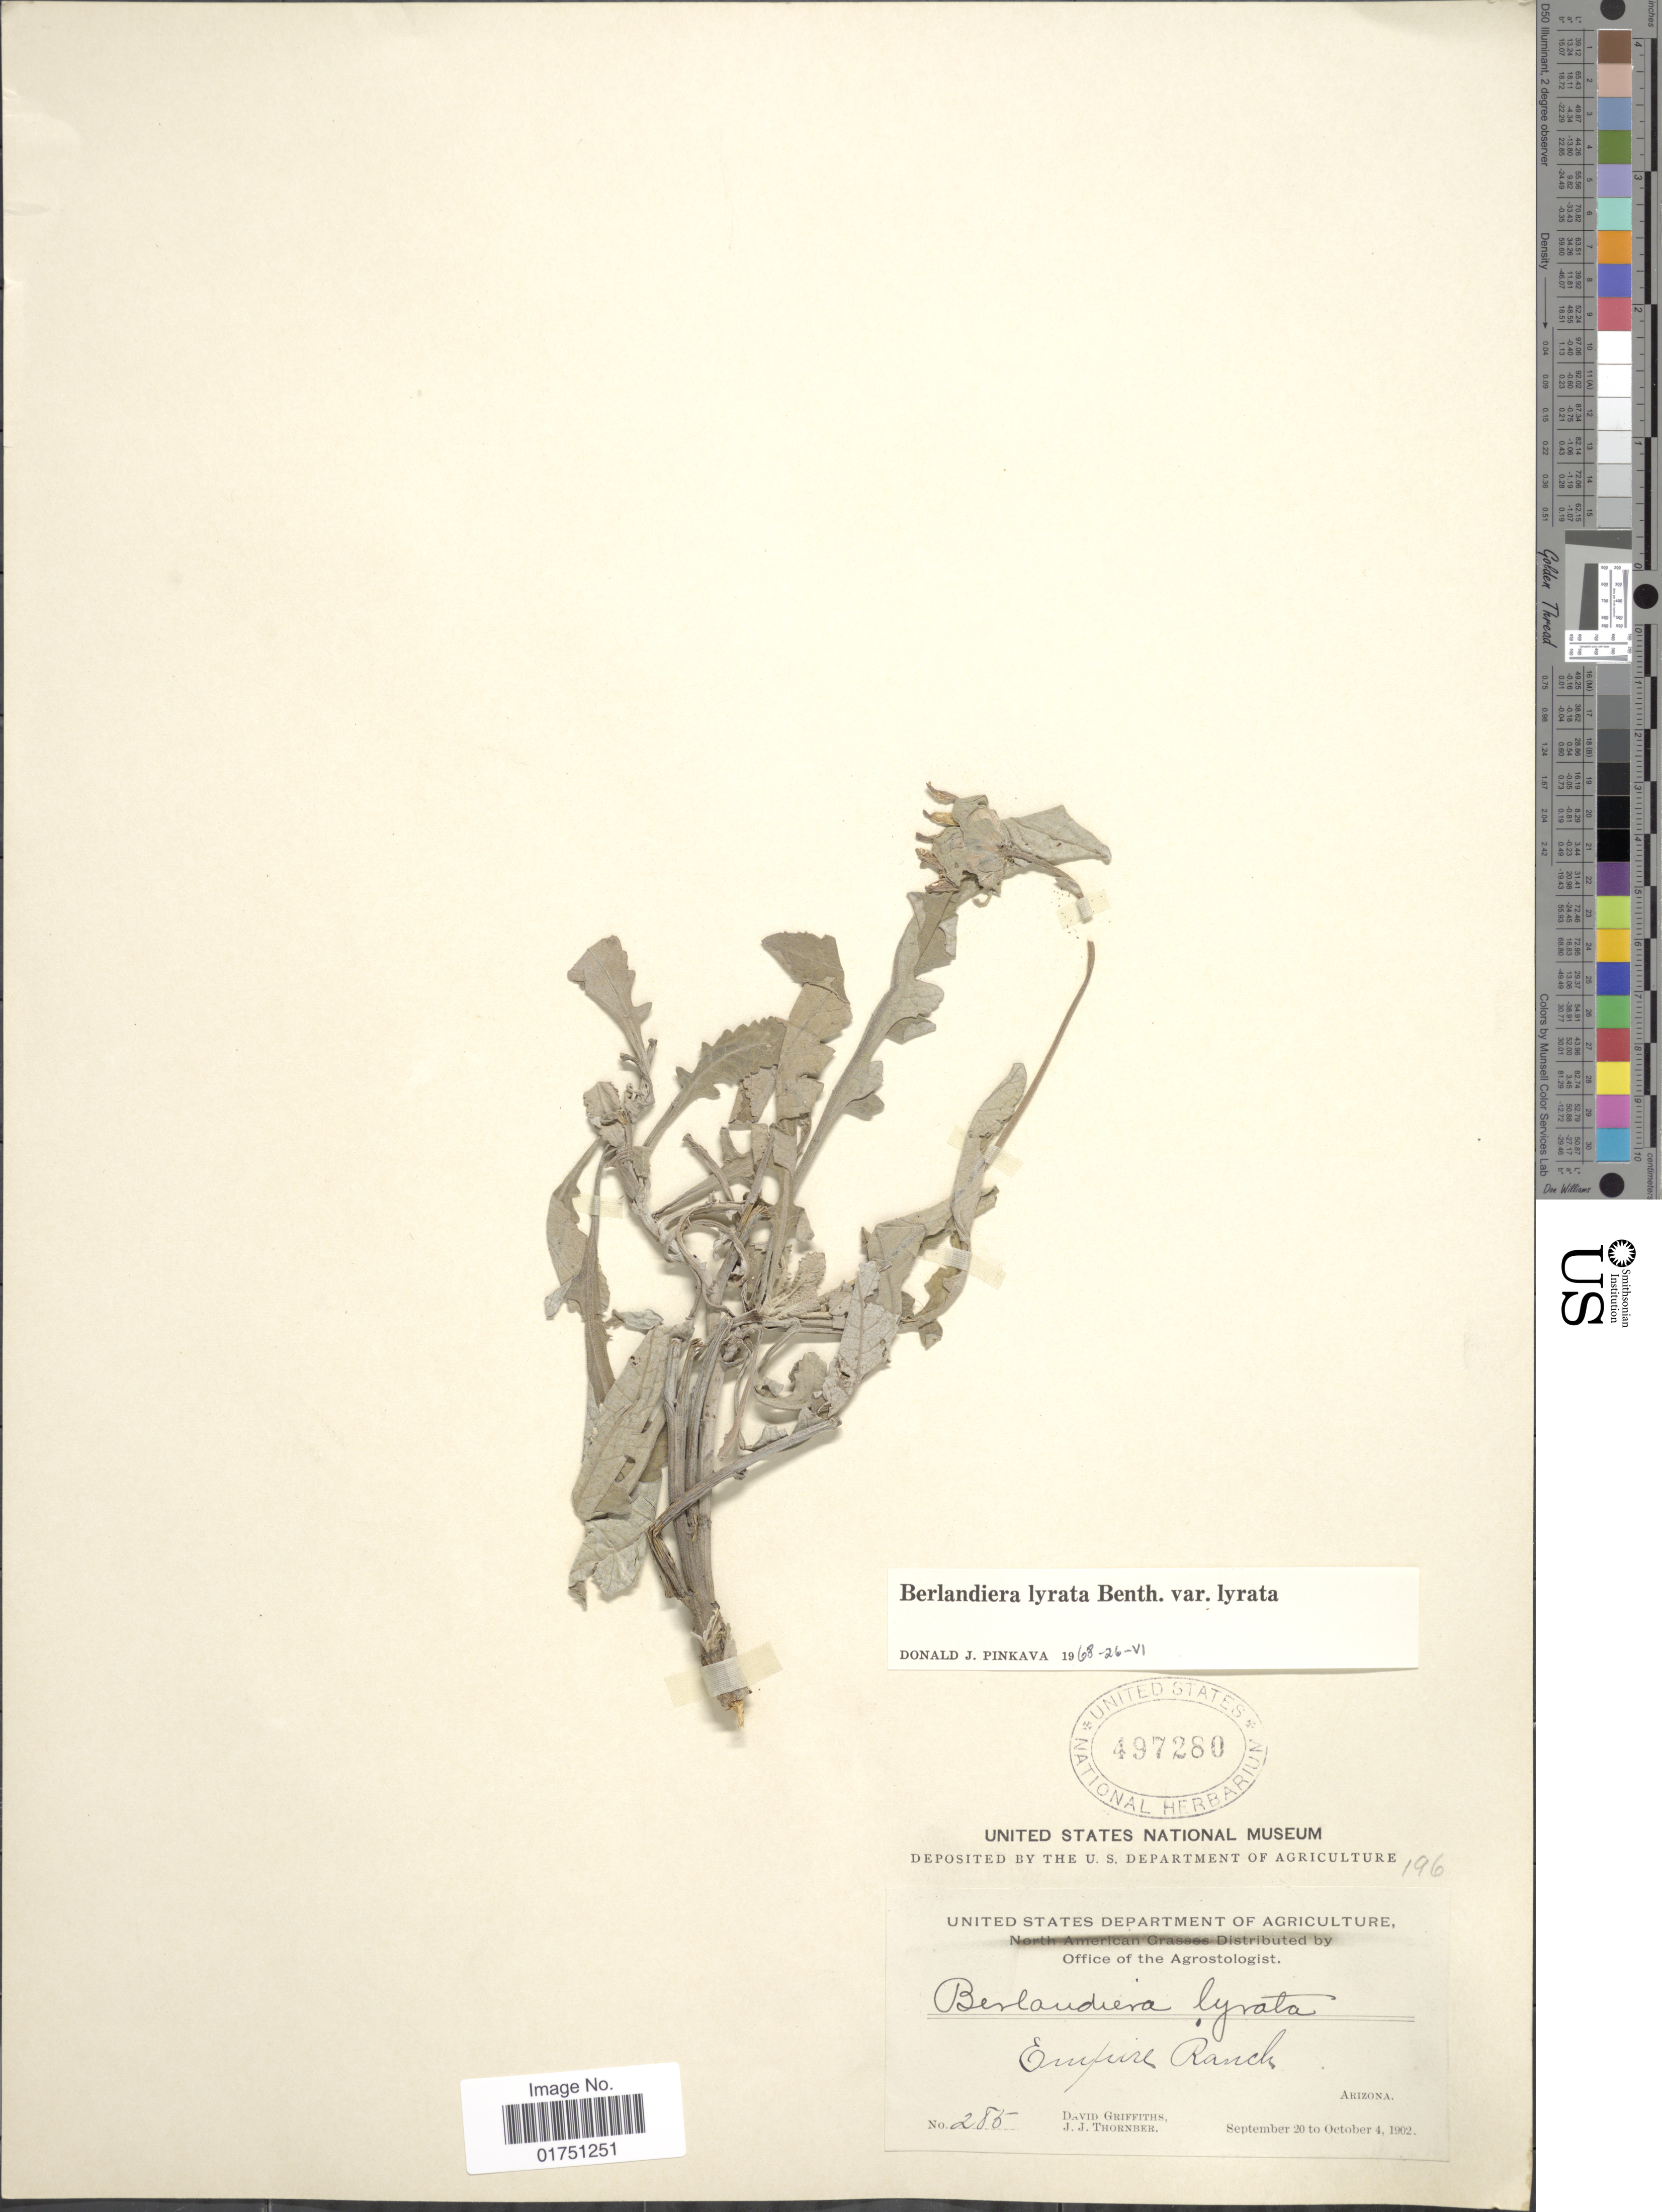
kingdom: Plantae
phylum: Tracheophyta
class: Magnoliopsida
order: Asterales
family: Asteraceae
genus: Berlandiera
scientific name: Berlandiera lyrata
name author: Benth.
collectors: D. Griffiths & J. Thornber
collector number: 285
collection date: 1902-09-20/1902-10-04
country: United States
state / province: Arizona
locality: Empire Ranch, Arizona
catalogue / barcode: US 497280